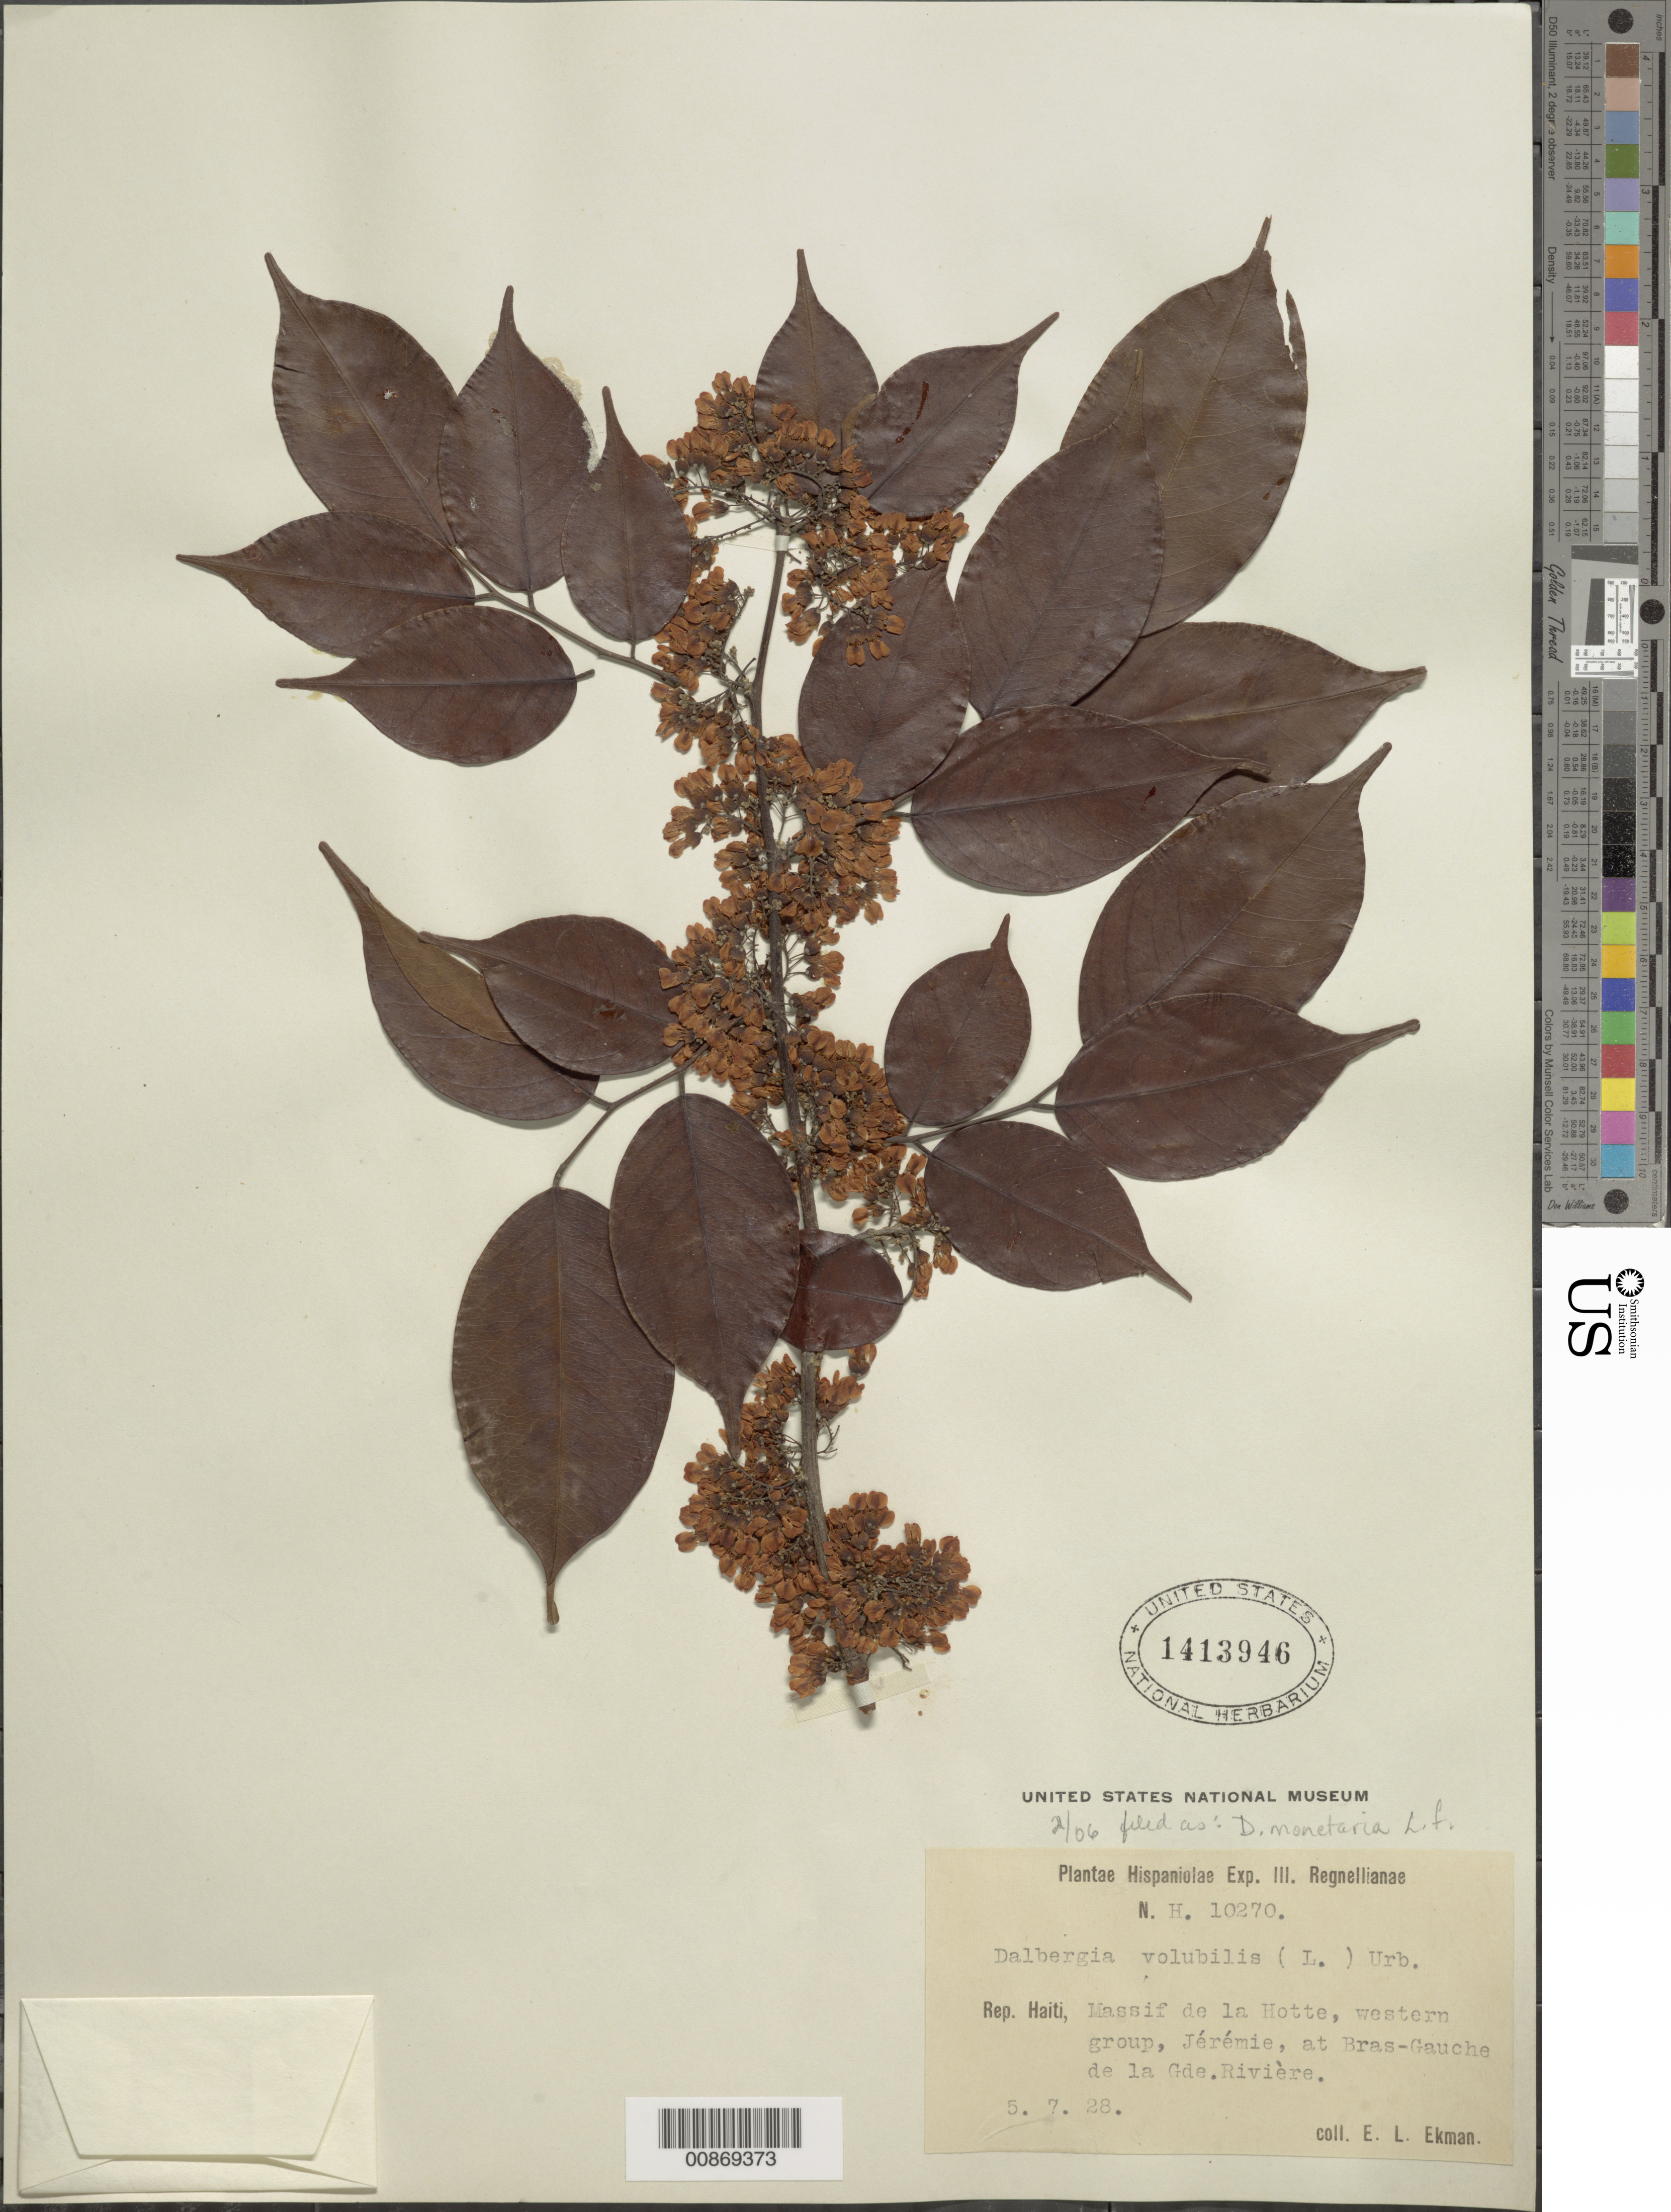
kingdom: Plantae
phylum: Tracheophyta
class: Magnoliopsida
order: Fabales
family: Fabaceae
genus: Dalbergia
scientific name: Dalbergia monetaria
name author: L. f.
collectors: E. L. Ekman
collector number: H 10270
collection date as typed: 05 Jul 1928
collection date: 1928-07-05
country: Haiti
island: Hispaniola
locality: Massif de la Hotte, western group, Jérémie, at Bras-Gauche de la Gde. Rivière.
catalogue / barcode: US 1413946